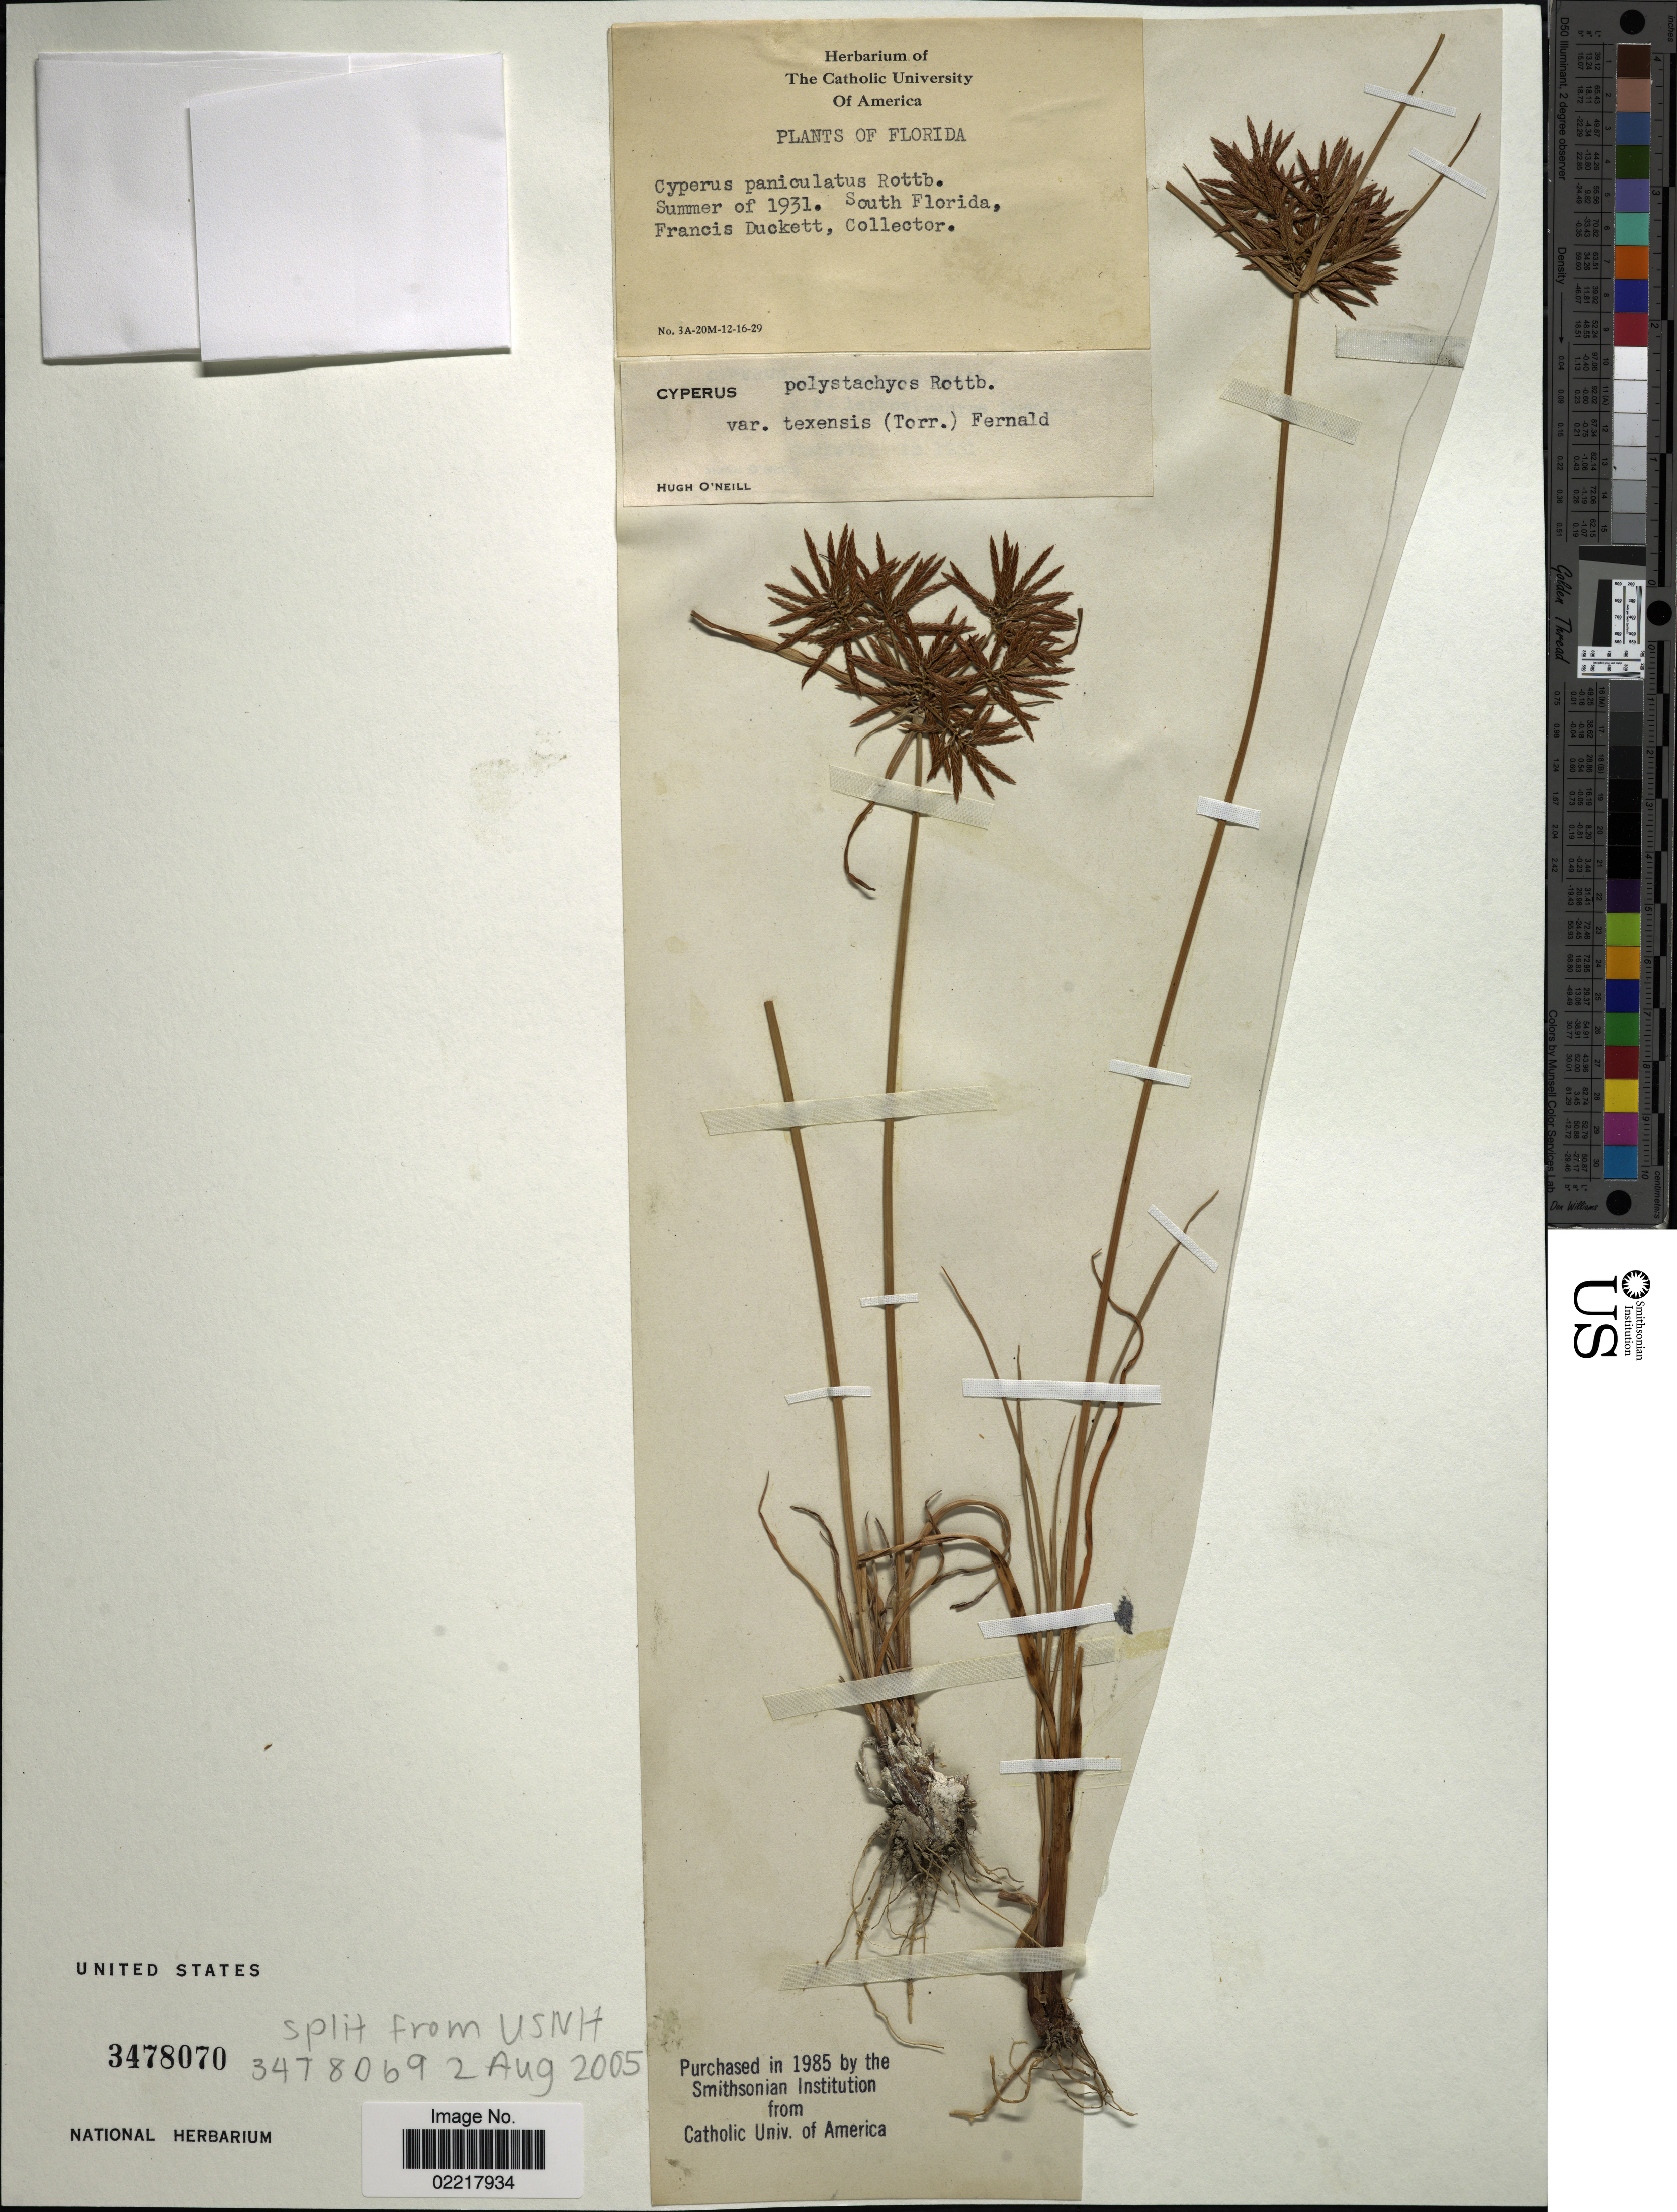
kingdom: Plantae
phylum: Tracheophyta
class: Liliopsida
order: Poales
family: Cyperaceae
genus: Cyperus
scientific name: Cyperus polystachyos var. texensis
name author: (Torr.) Fernald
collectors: F. Duckett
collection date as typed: summer of 1931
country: United States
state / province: Florida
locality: South Florida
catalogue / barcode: US 3478070